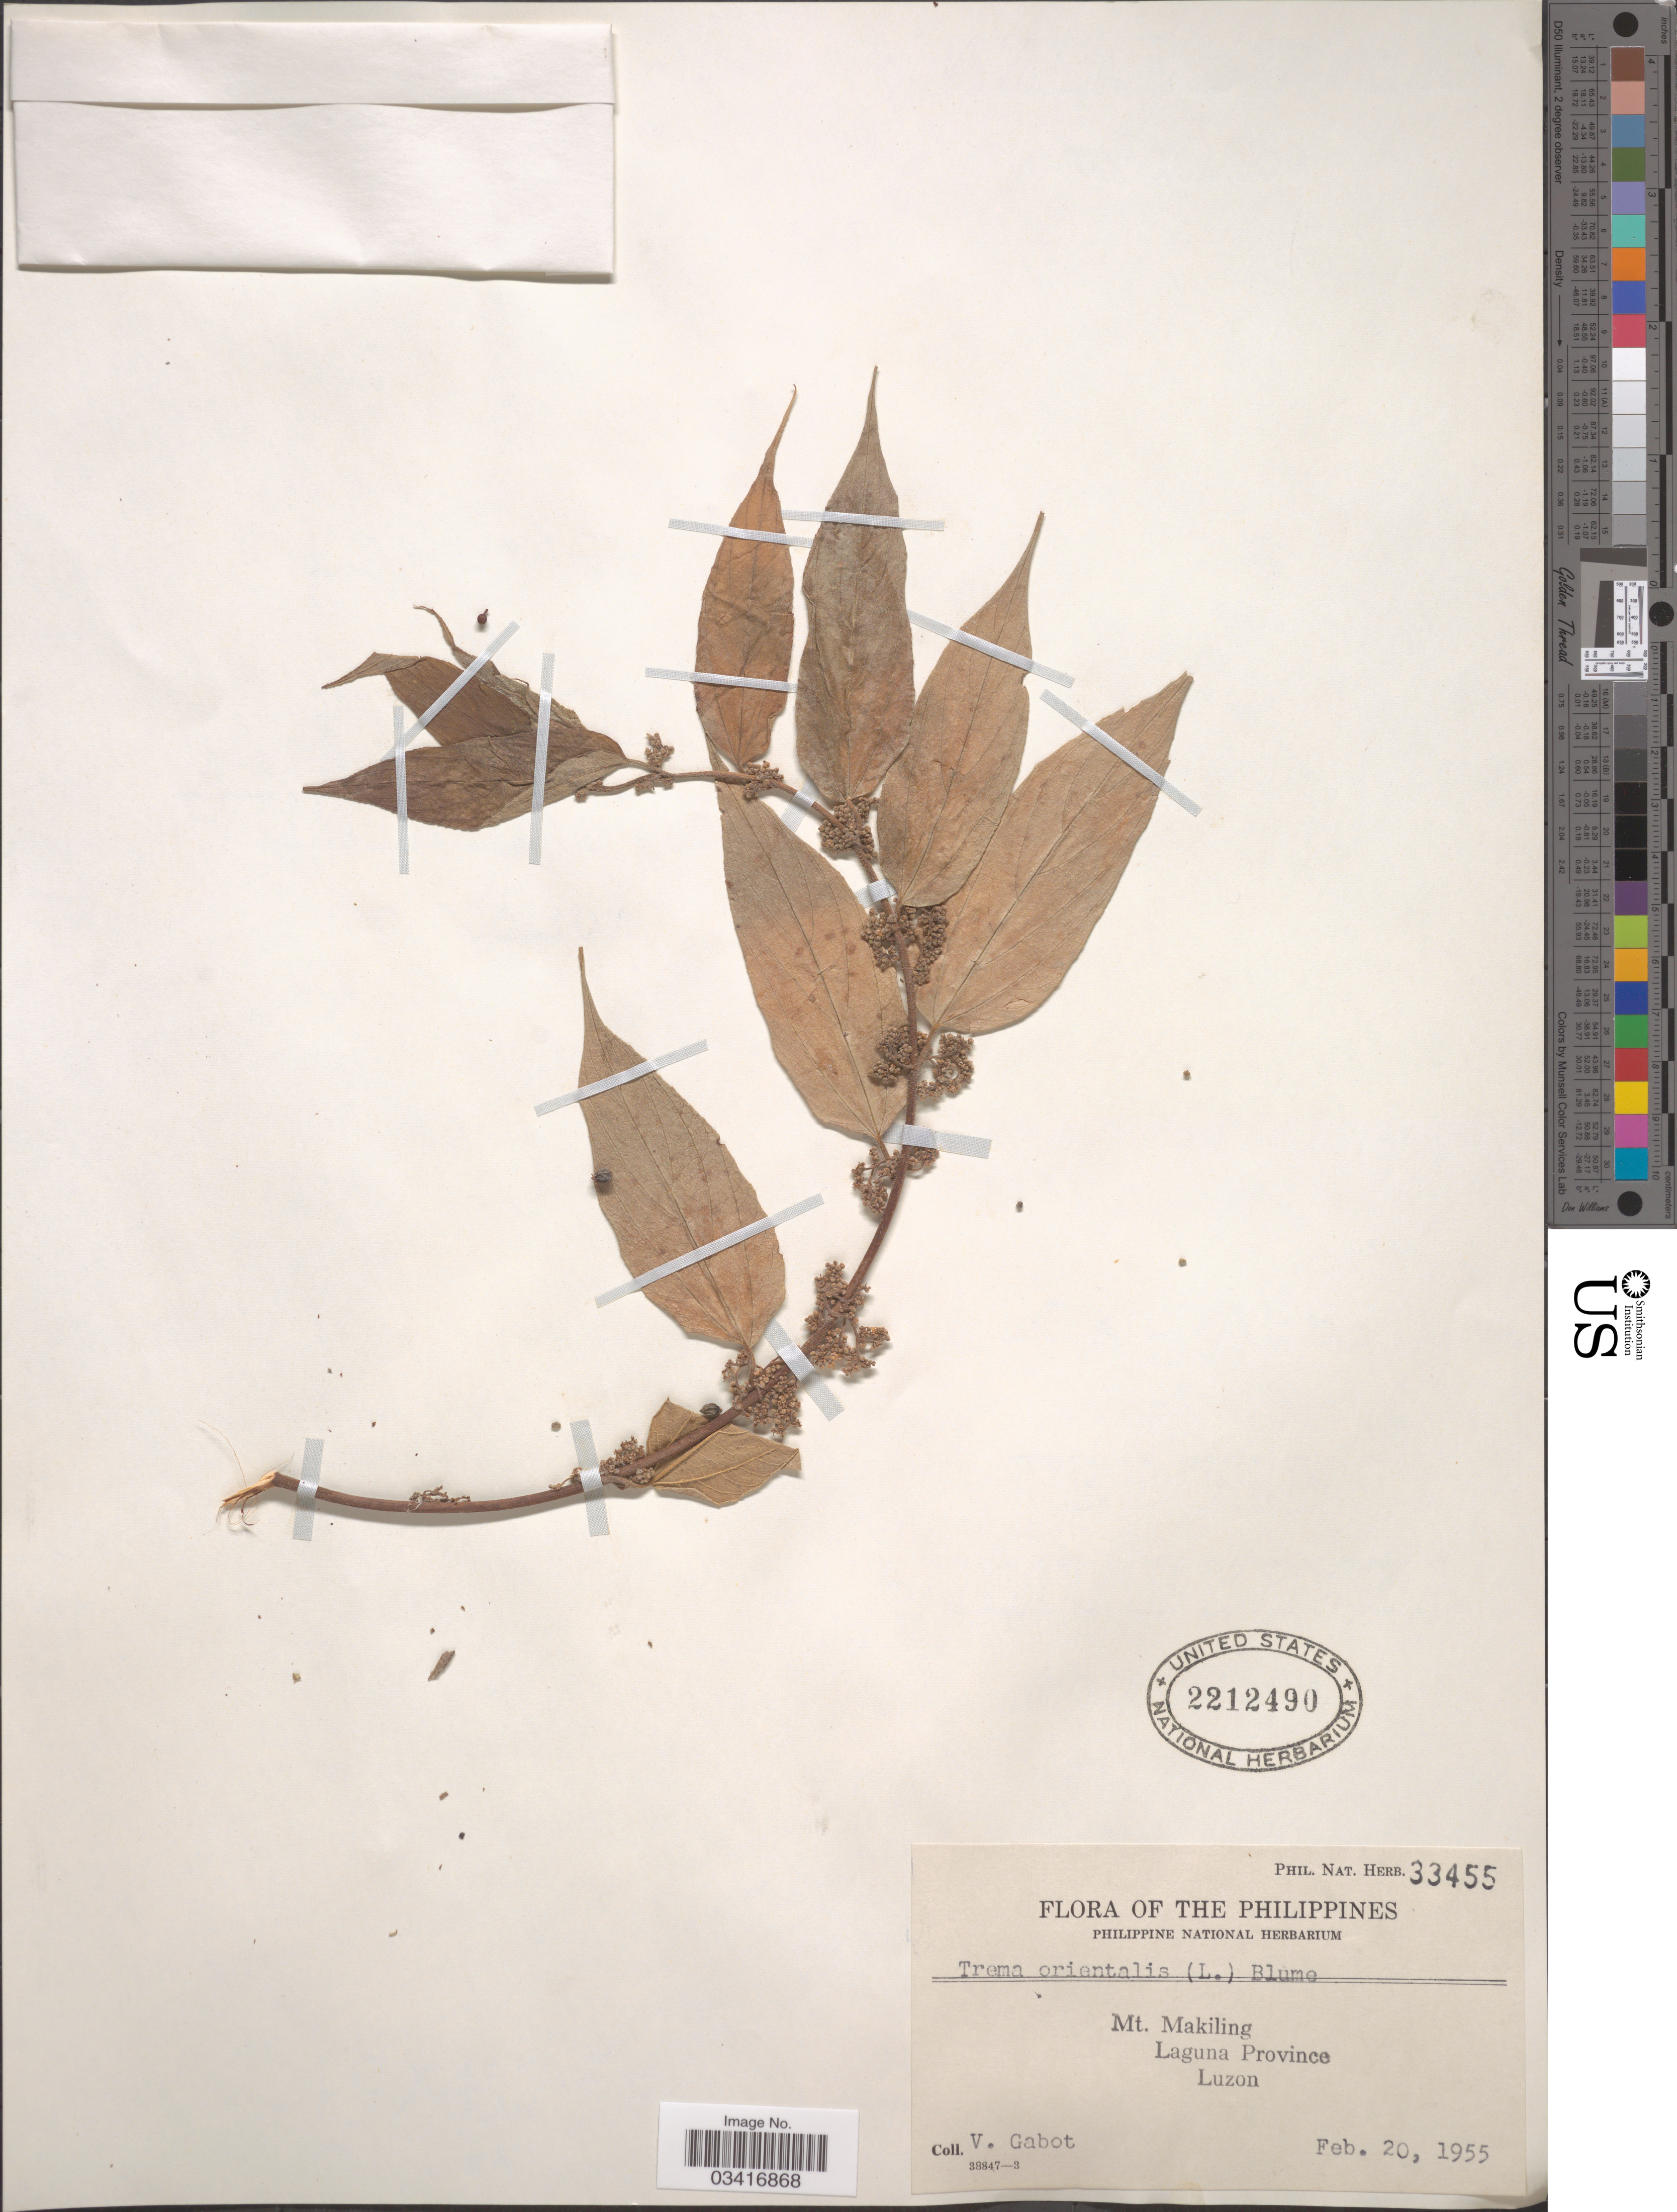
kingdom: Plantae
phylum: Tracheophyta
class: Magnoliopsida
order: Rosales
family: Cannabaceae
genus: Trema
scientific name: Trema orientale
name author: (L.) Blume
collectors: V. Gabot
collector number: Phil. Nat. Herb. 33455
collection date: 1955-02-20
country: Philippines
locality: Mt. Makiling. Laguna Province. Luzon.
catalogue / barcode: US 2212490